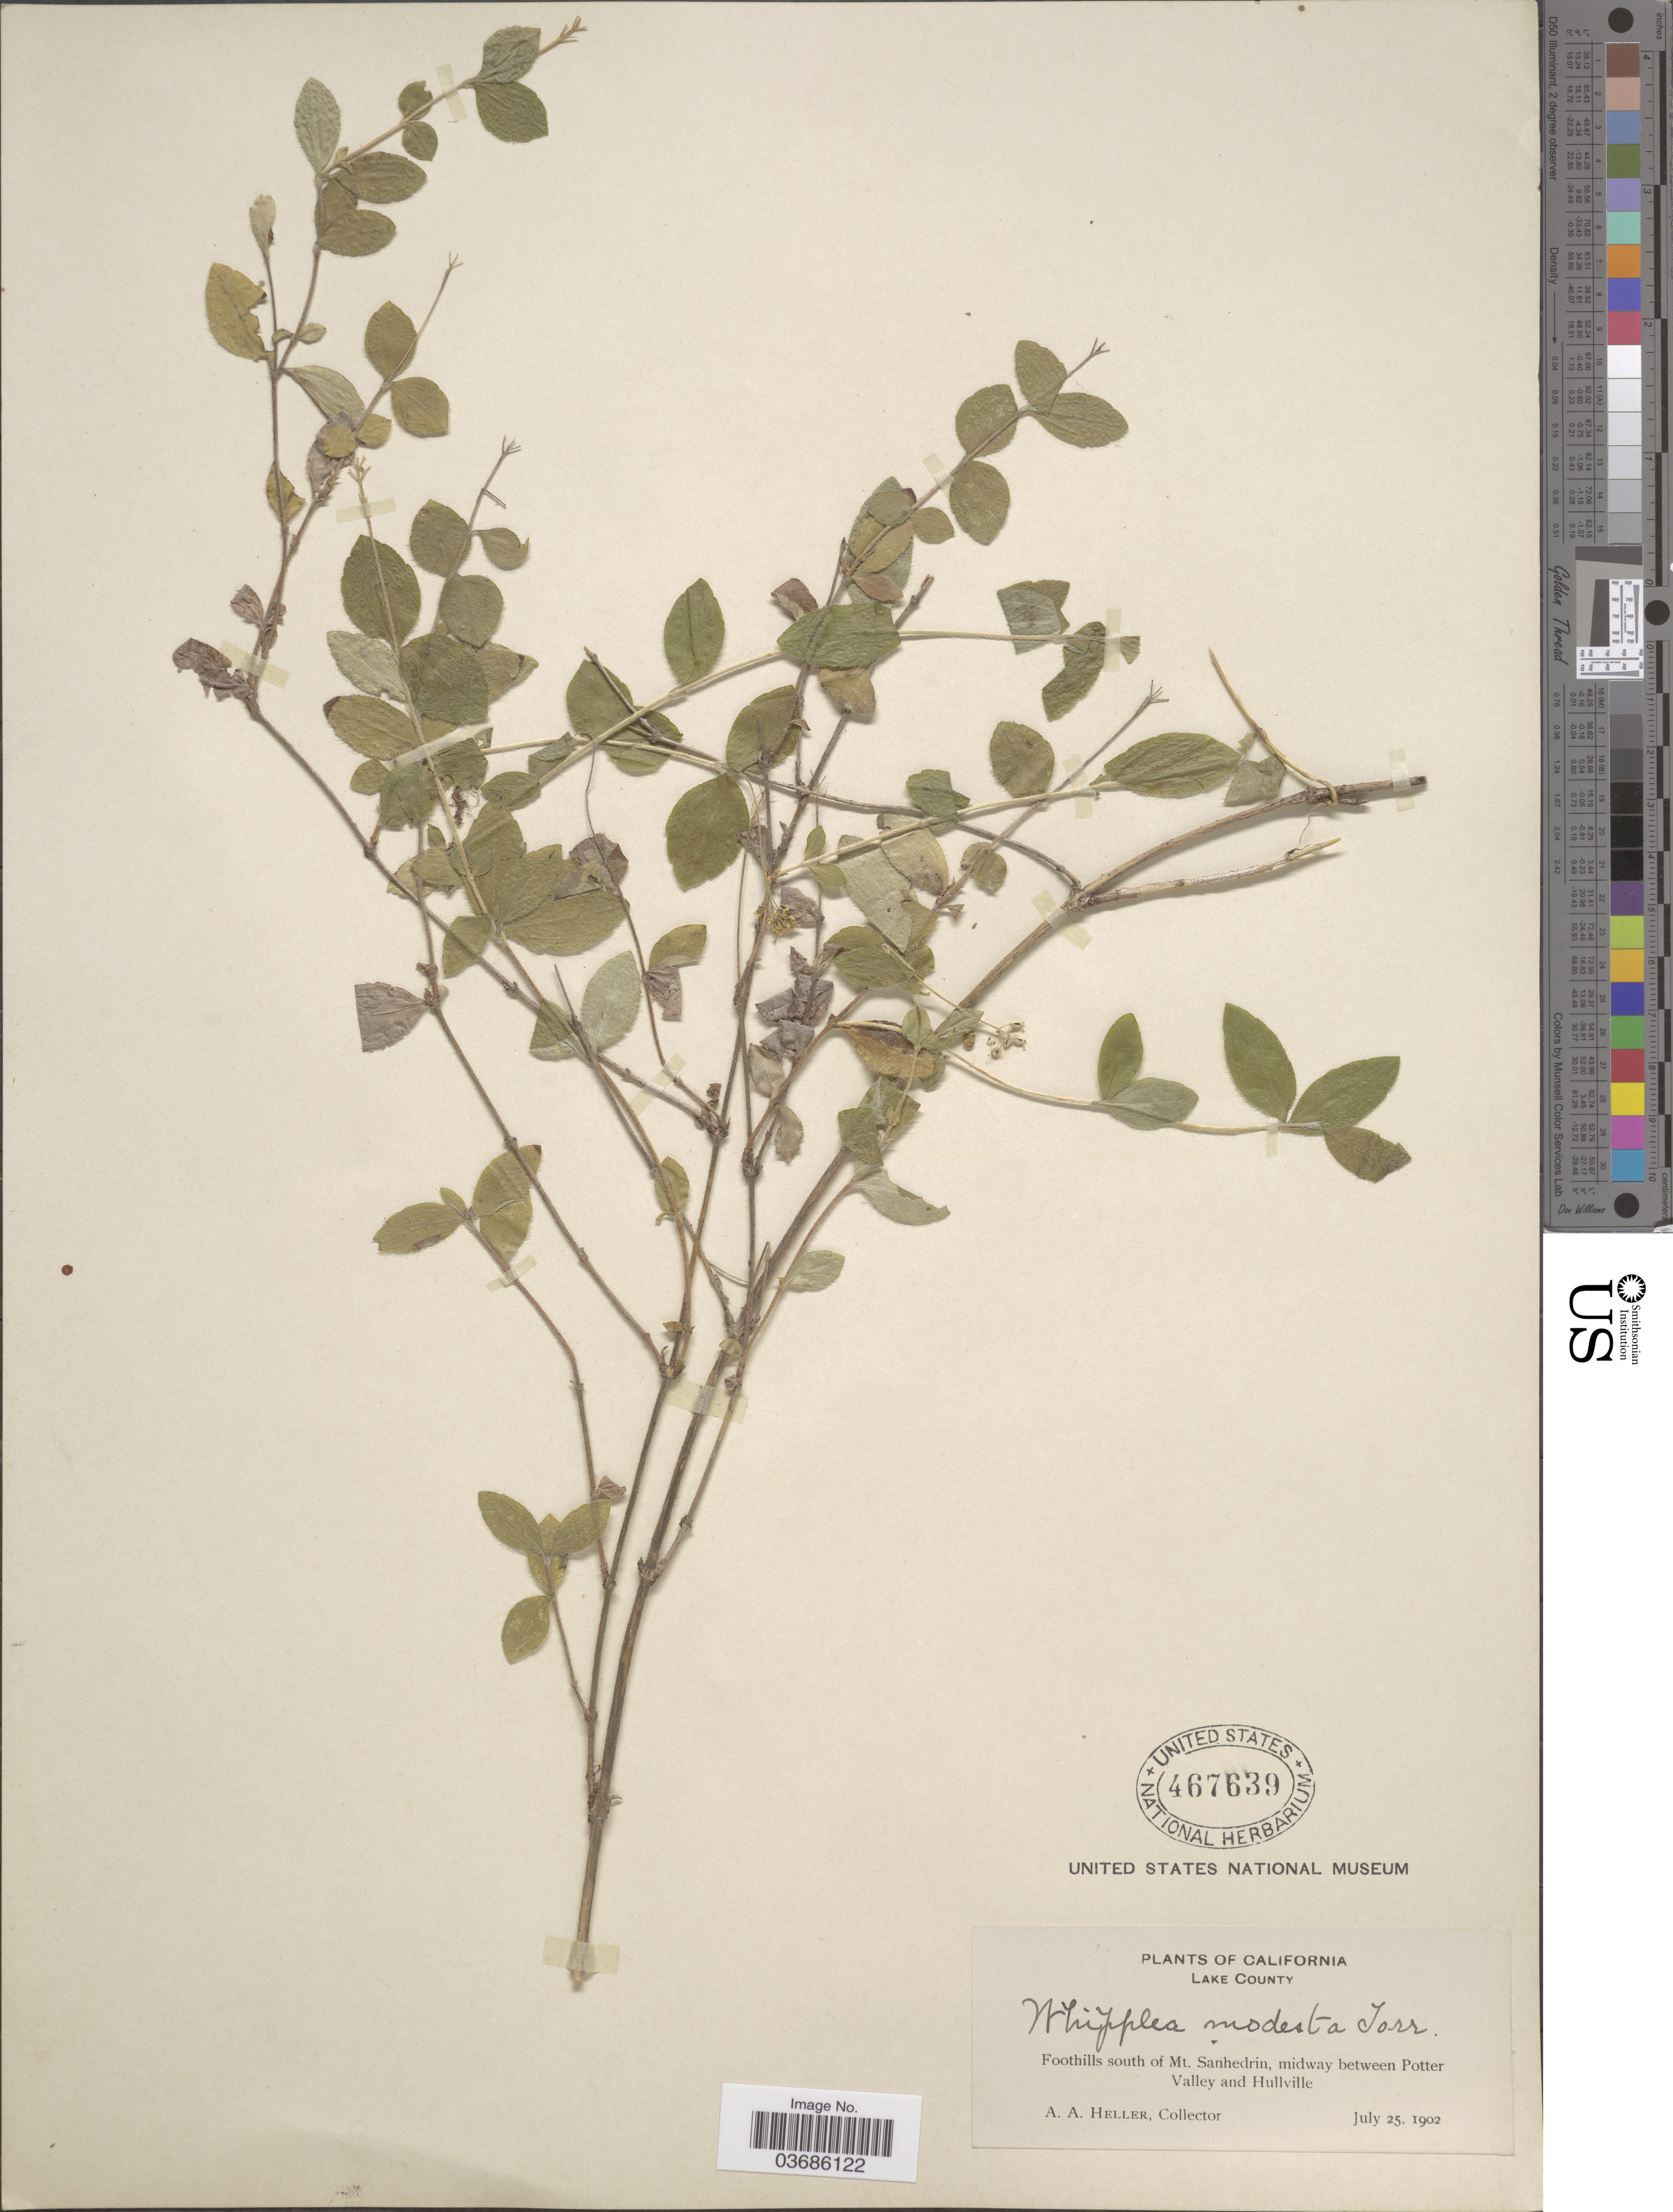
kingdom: Plantae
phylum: Tracheophyta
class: Magnoliopsida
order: Cornales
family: Hydrangeaceae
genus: Whipplea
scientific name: Whipplea modesta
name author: Torr.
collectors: A. A. Heller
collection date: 1902-07-25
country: United States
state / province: California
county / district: Lake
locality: Lake County. Foothills south of Mt. Sanhedrin, midway between Potter Valley and Hullville.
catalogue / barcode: US 467639